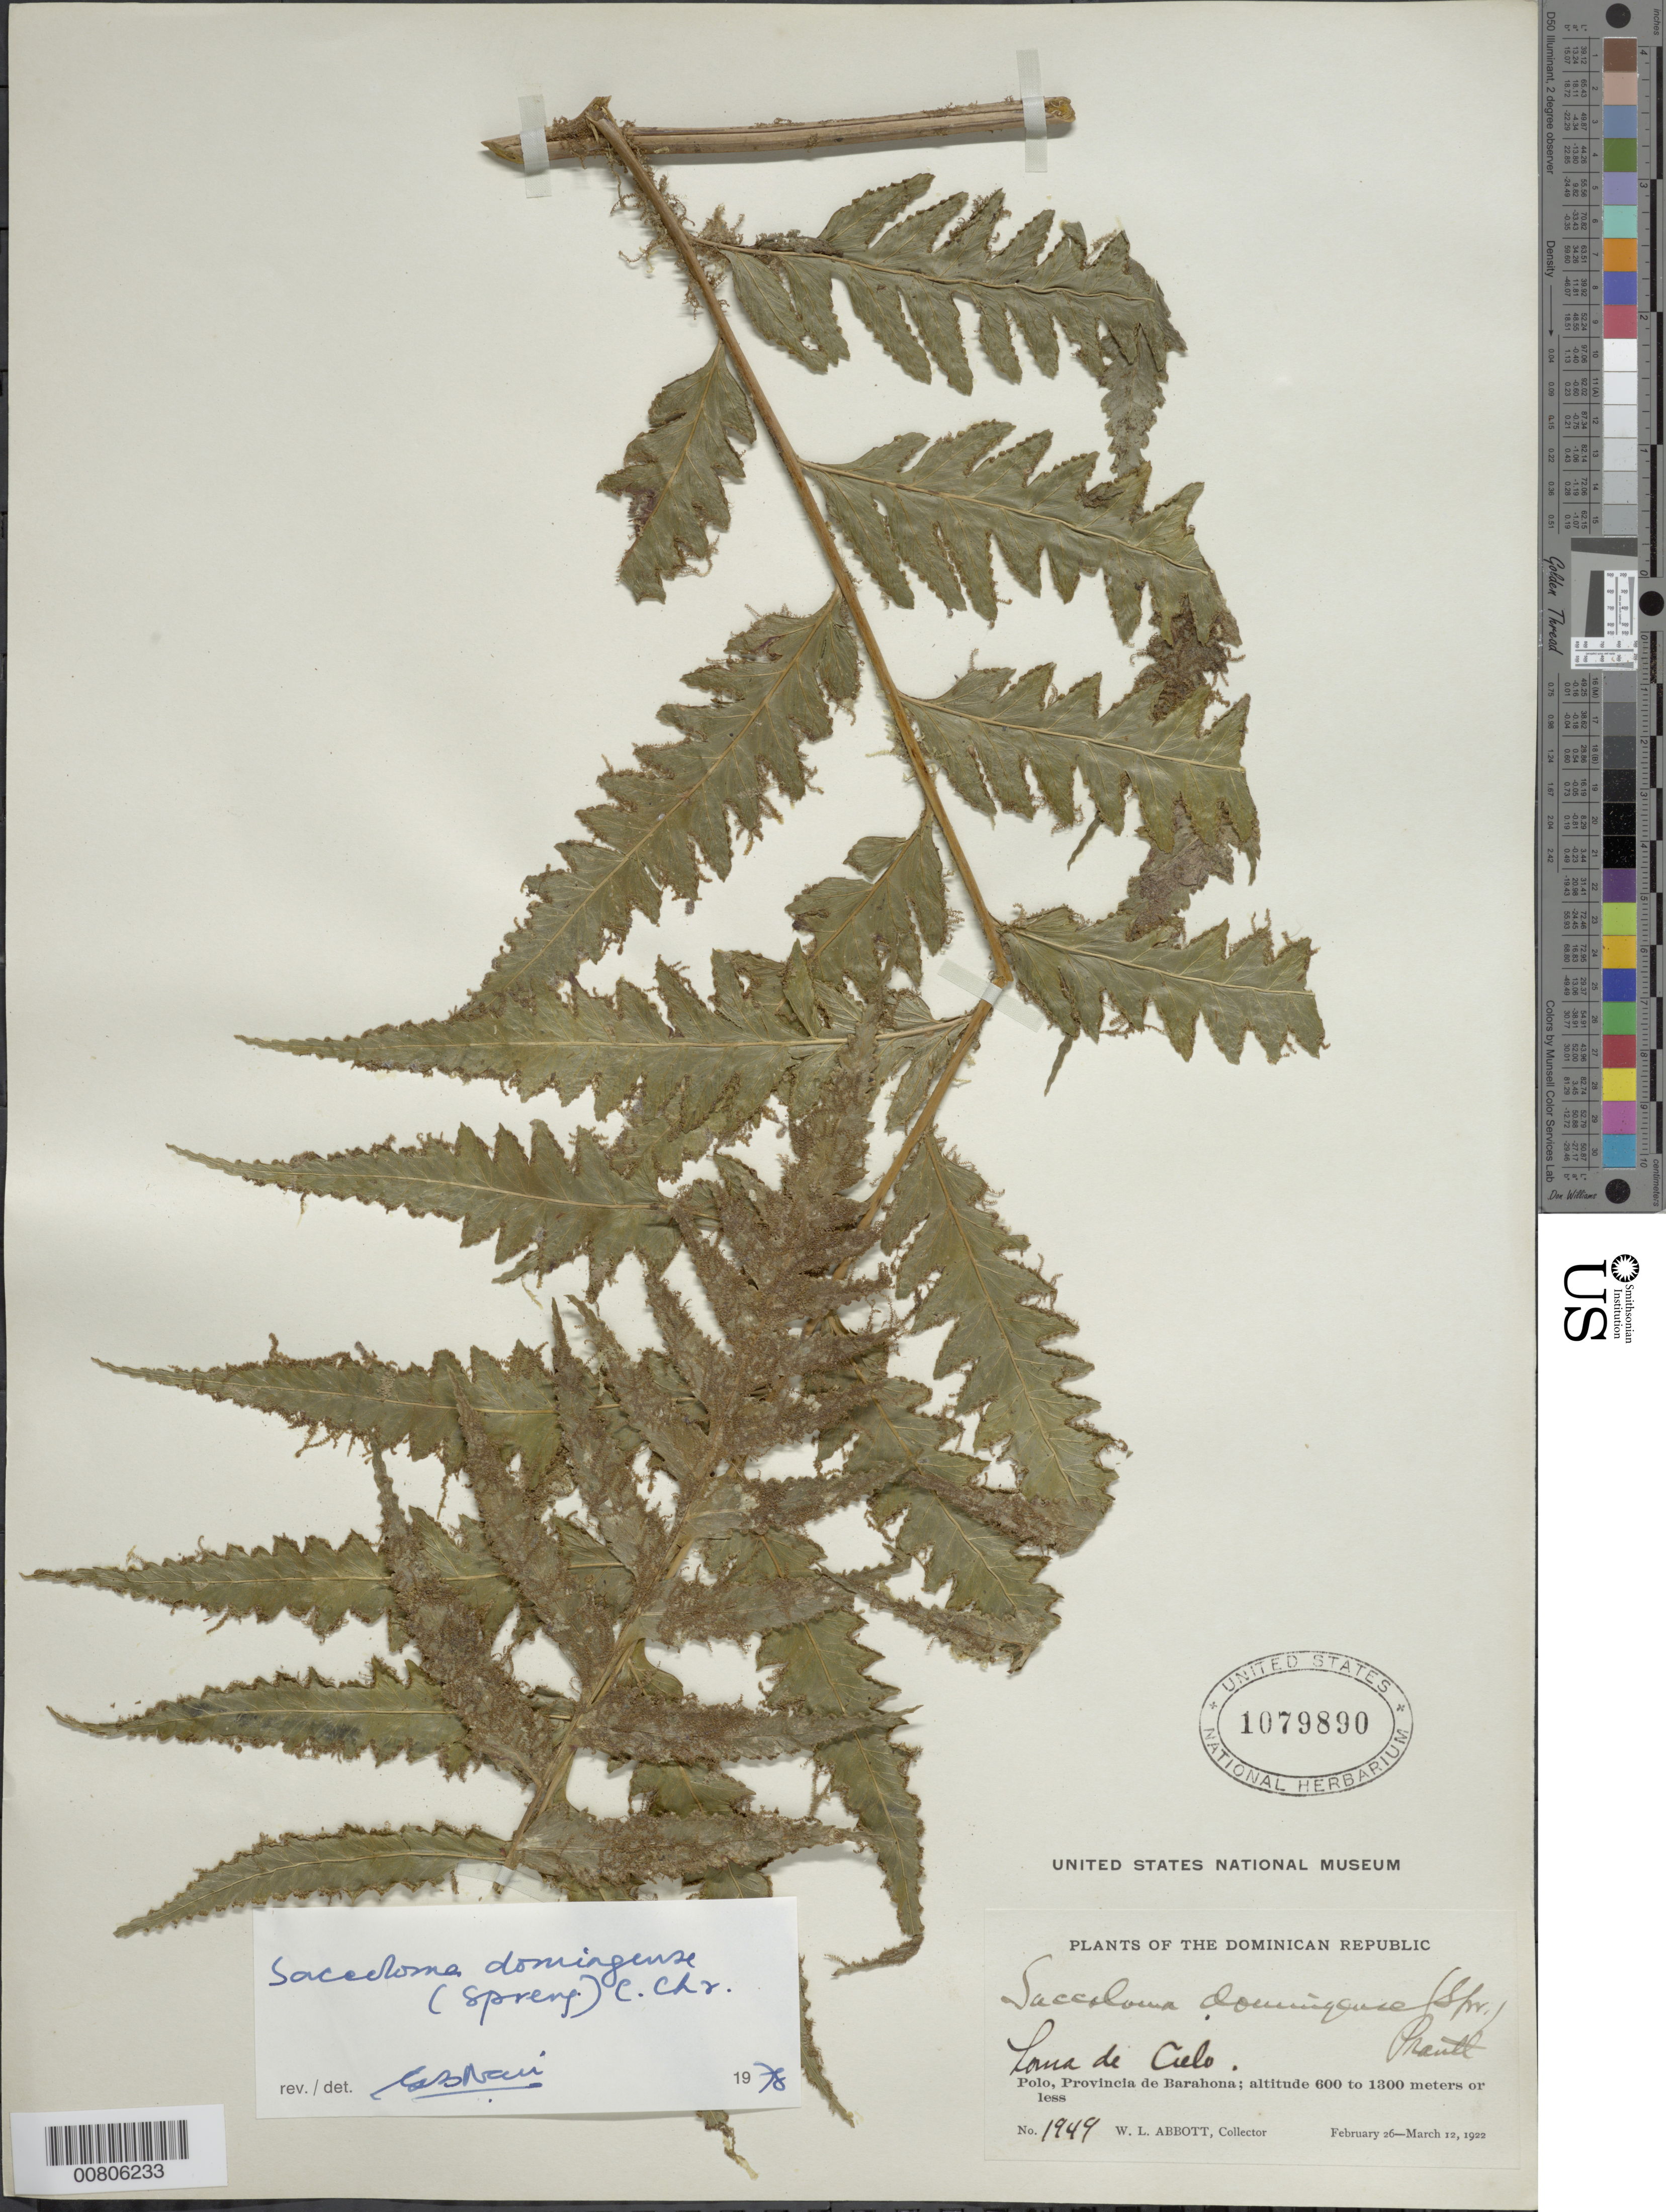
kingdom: Plantae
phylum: Tracheophyta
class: Polypodiopsida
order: Polypodiales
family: Saccolomataceae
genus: Saccoloma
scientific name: Saccoloma domingense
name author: (Spreng.) C. Chr.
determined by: Nair, G. B.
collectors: W. L. Abbott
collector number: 1949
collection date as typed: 26 Feb 1922 to 12 Mar 1922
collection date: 1922-02-26/1922-03-12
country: Dominican Republic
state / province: Barahona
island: Hispaniola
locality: Polo, Loma de Ciebo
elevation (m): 600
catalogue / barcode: US 1079890